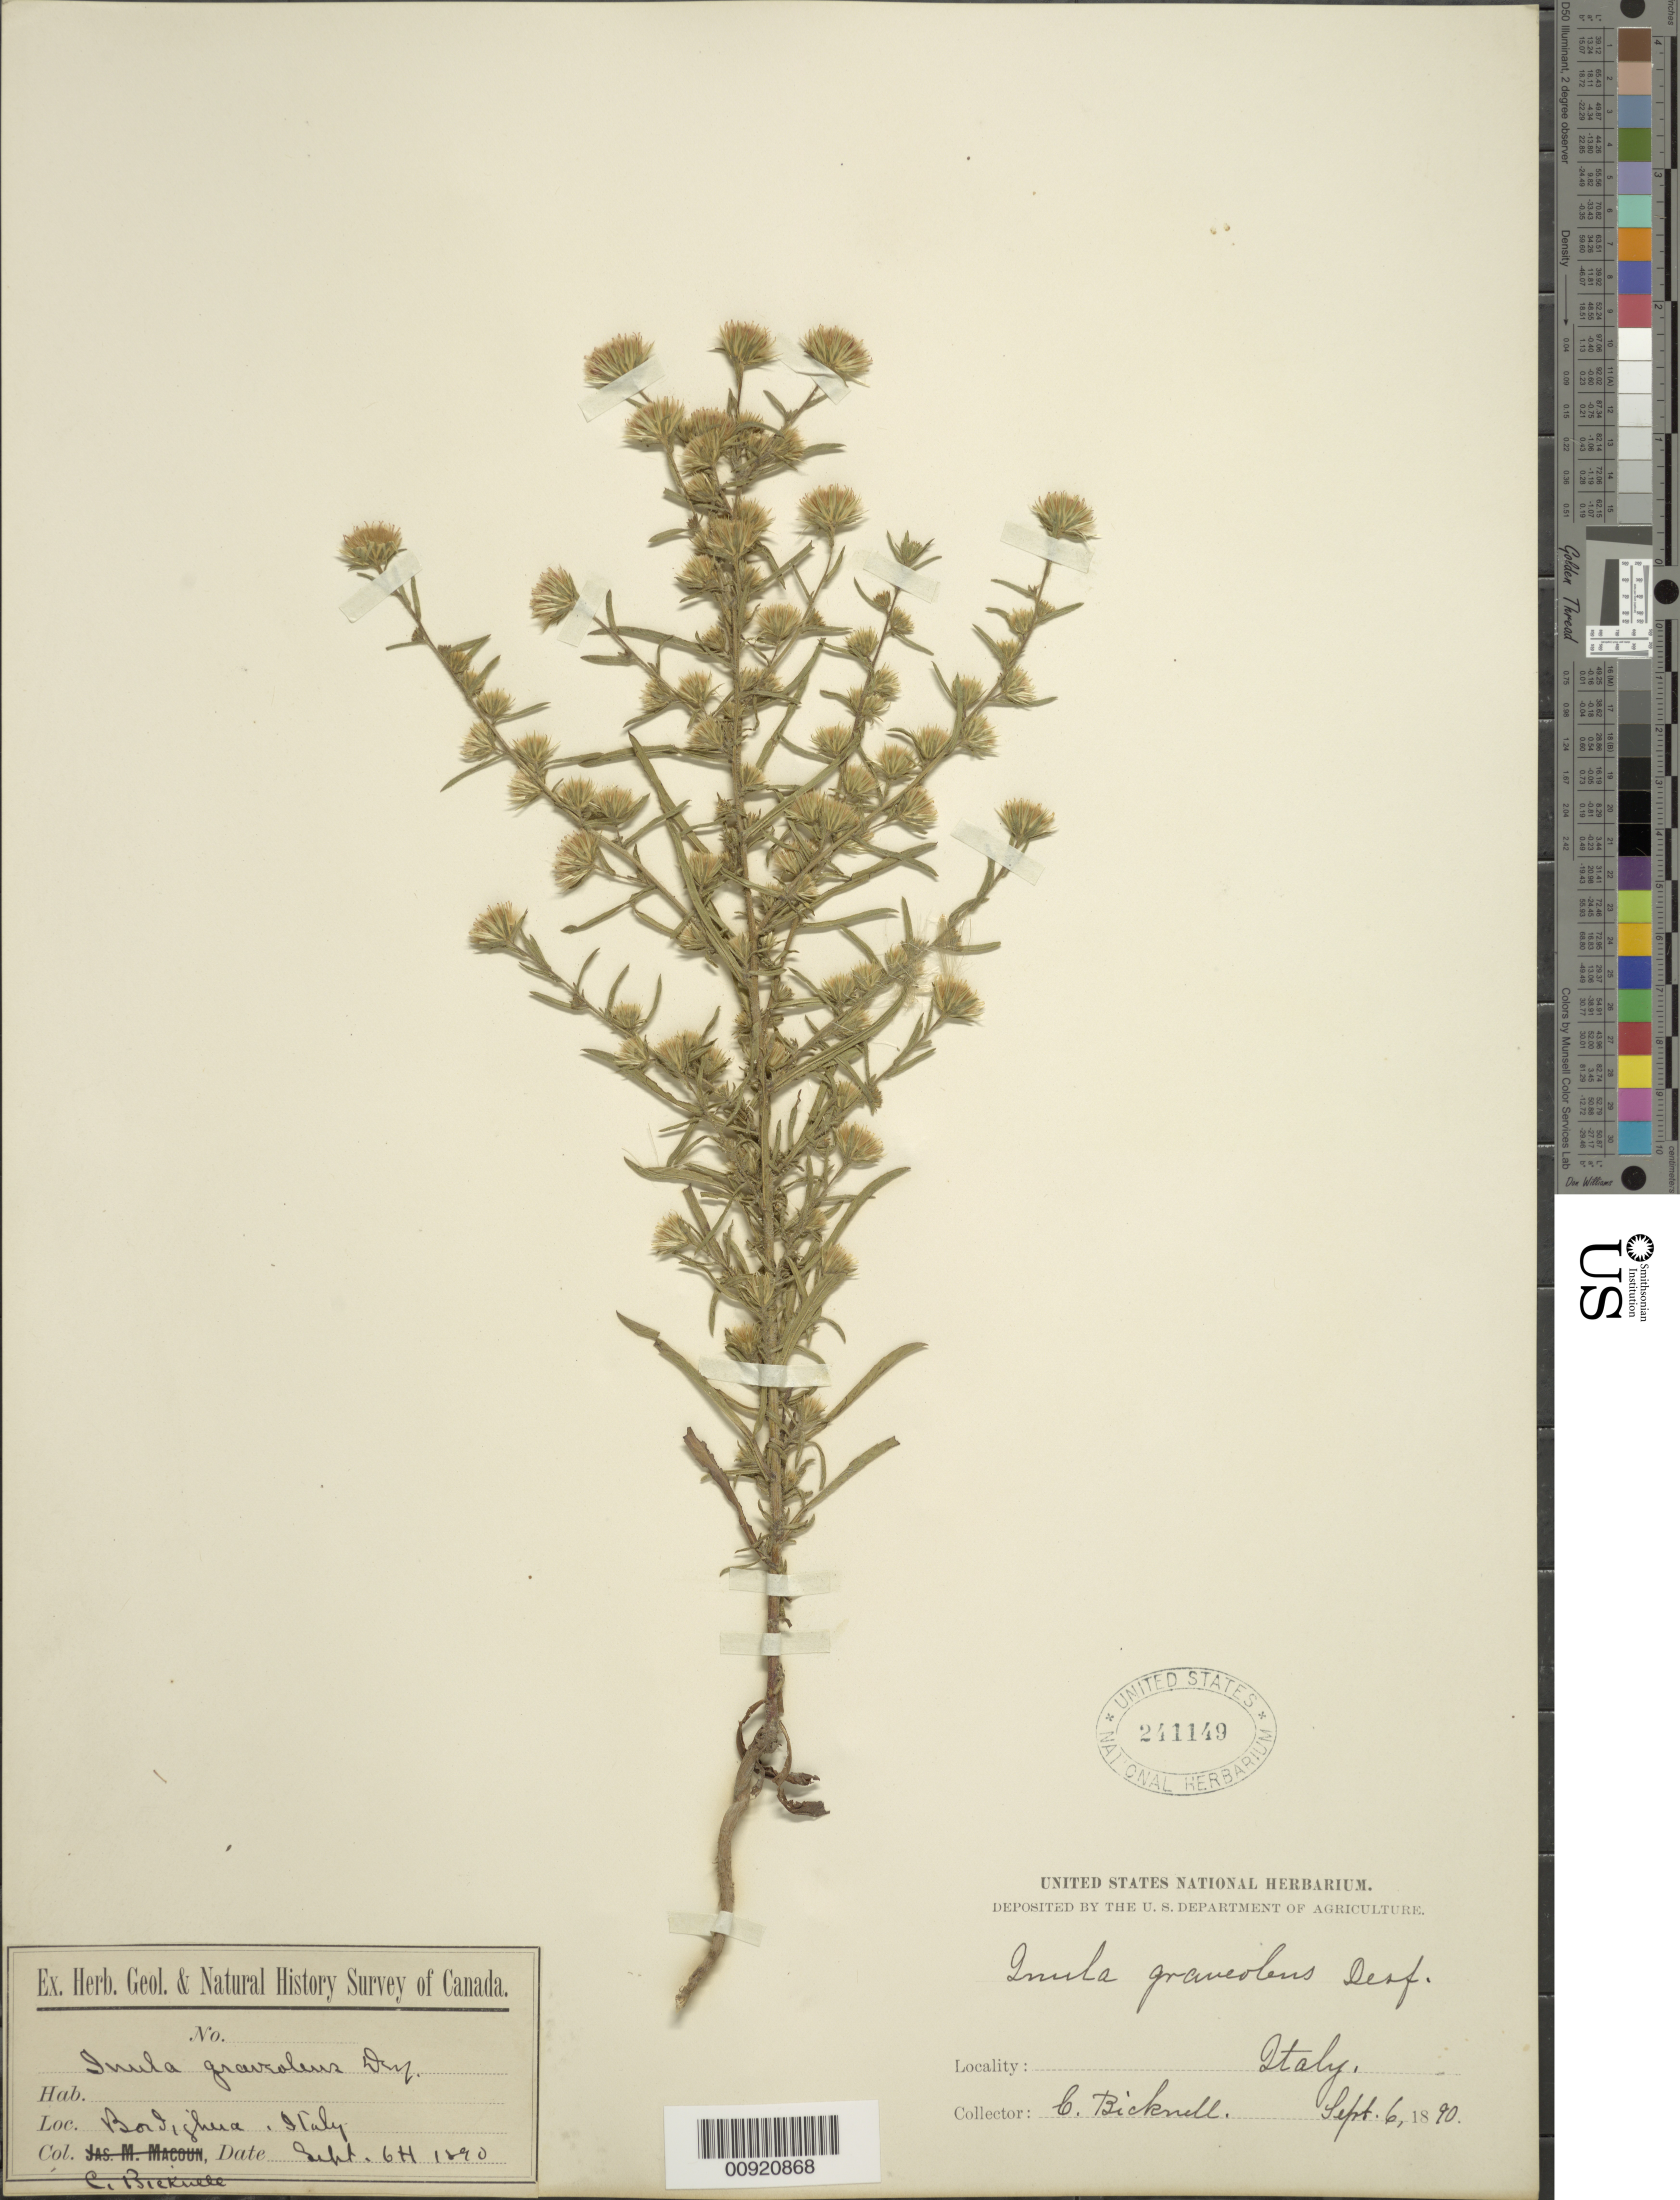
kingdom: Plantae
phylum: Tracheophyta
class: Magnoliopsida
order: Asterales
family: Asteraceae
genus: Inula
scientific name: Inula graveolens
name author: (L.) Desf.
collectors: C. Bicknell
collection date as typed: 06 Sep 1890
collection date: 1890-09-06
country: Italy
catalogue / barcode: US 241149